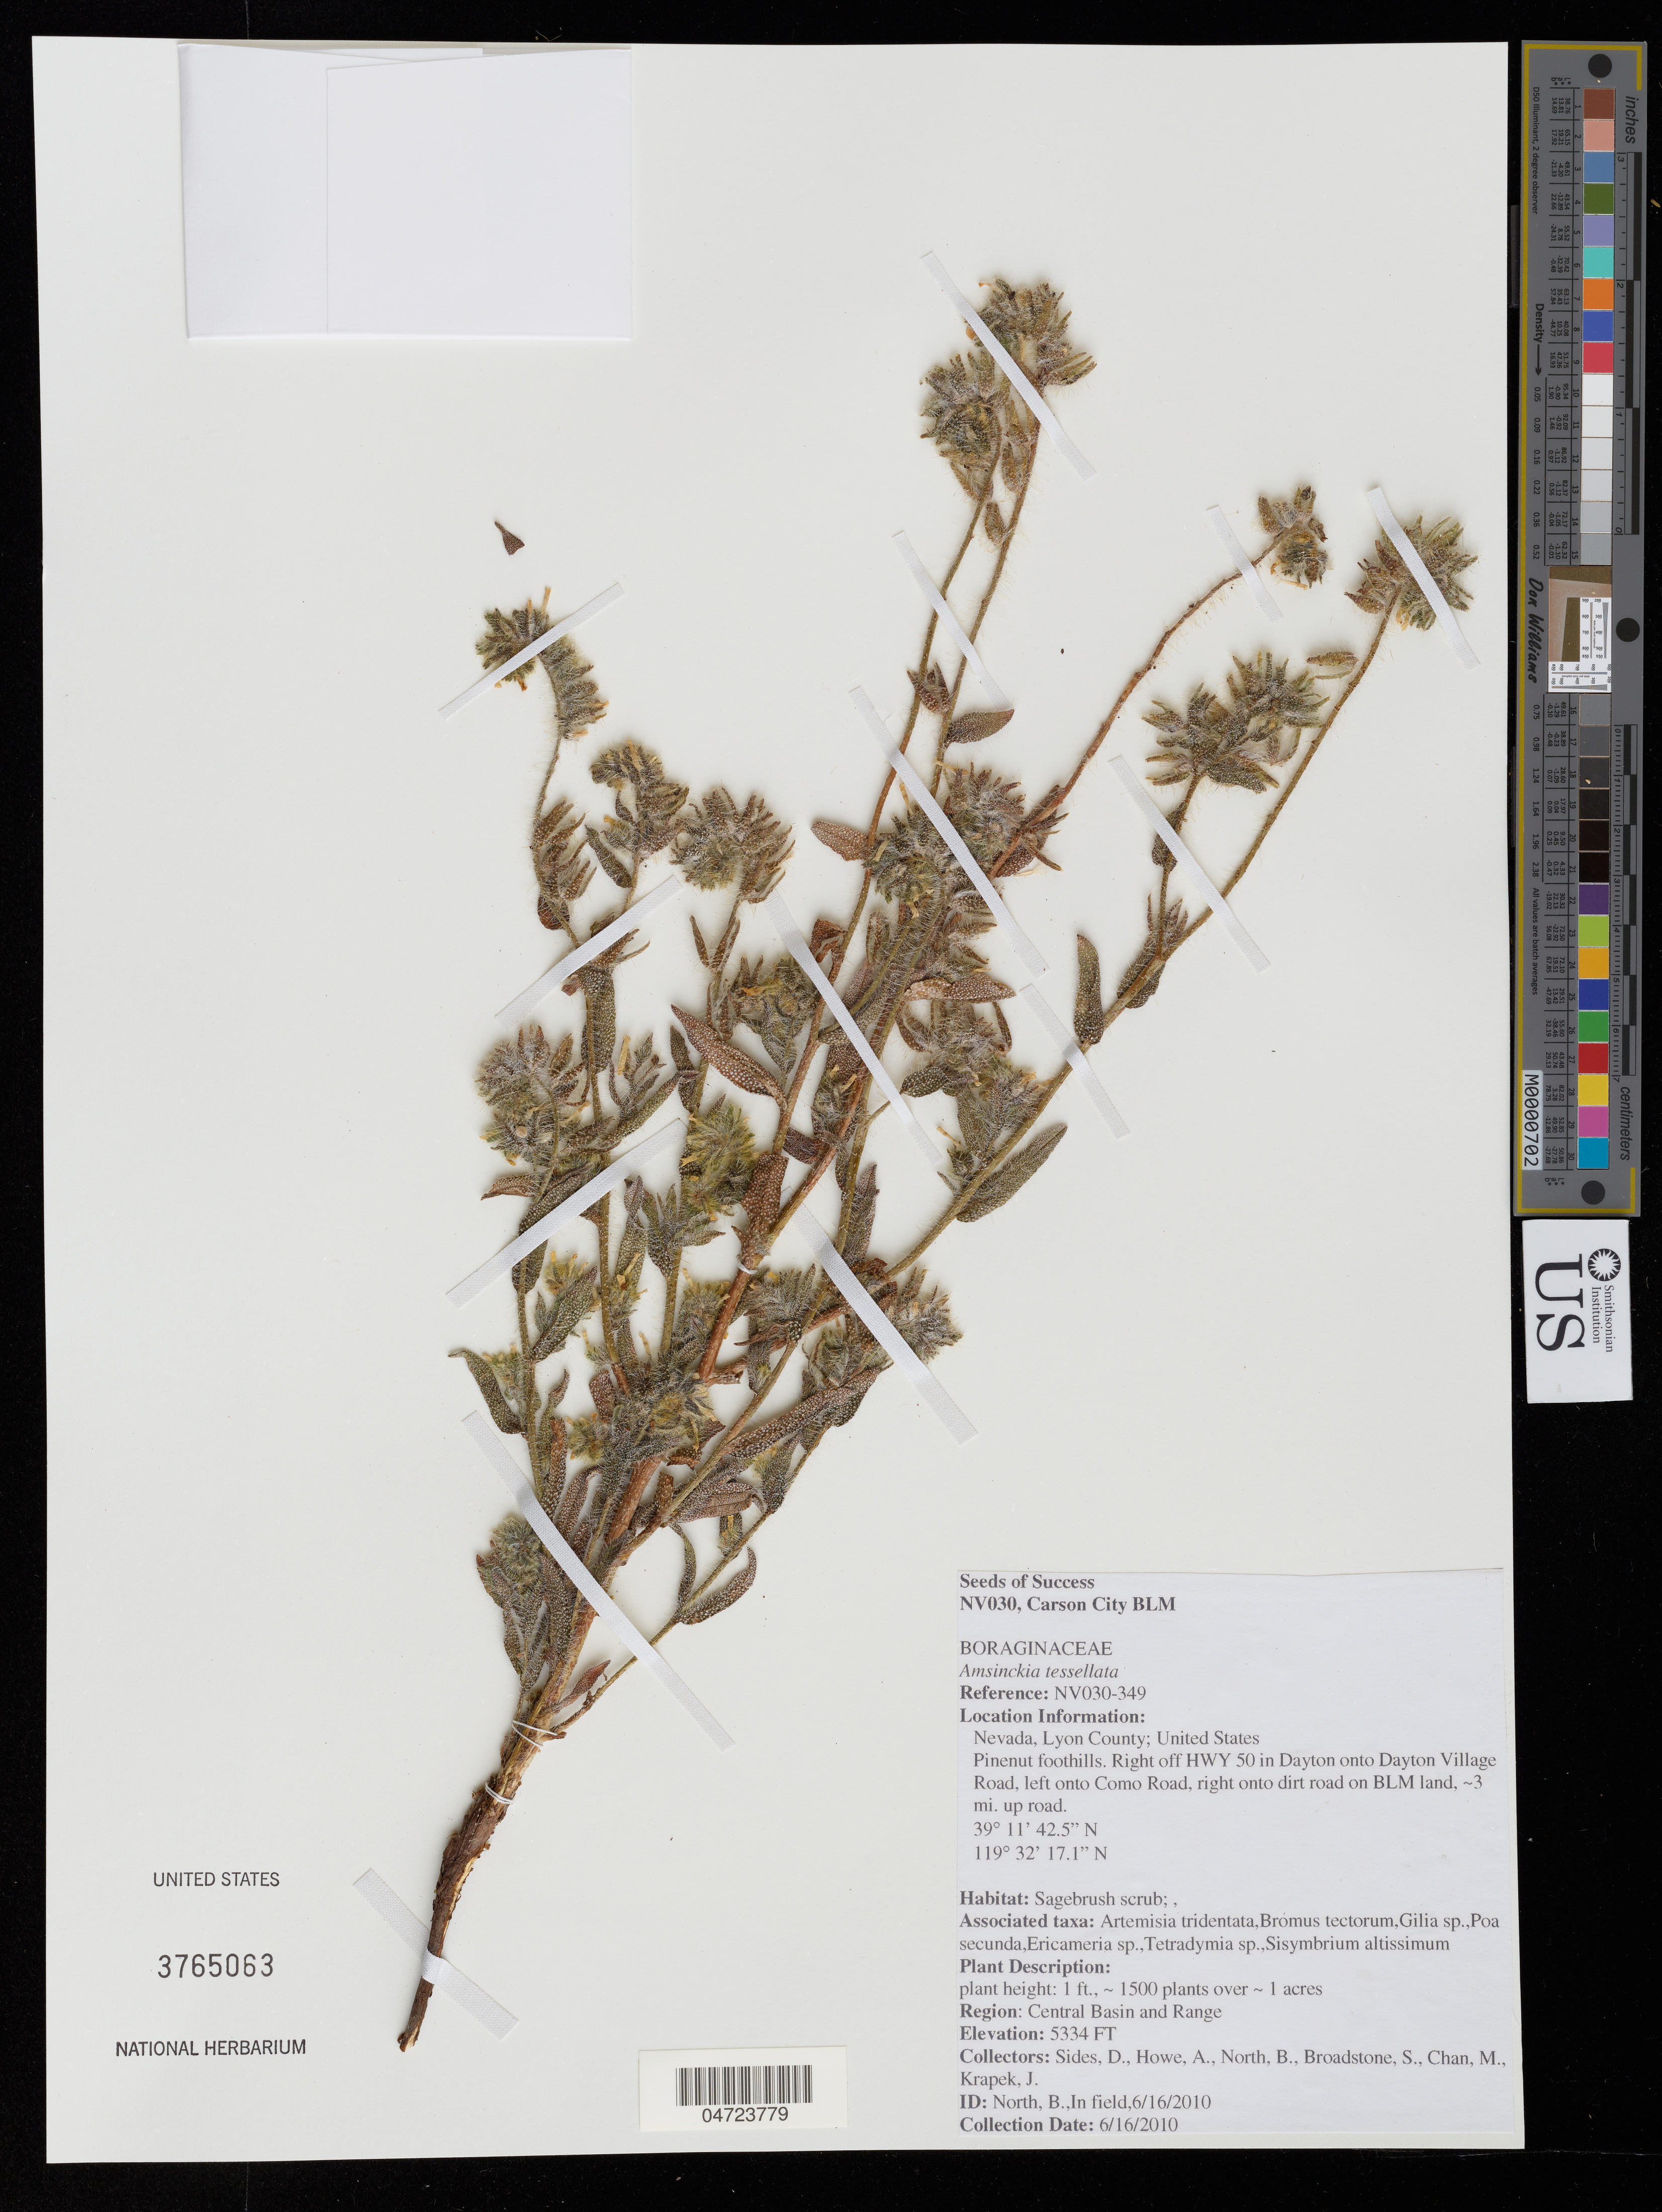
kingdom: Plantae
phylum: Tracheophyta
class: Magnoliopsida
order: Boraginales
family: Boraginaceae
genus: Amsinckia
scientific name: Amsinckia tessellata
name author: A. Gray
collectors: D. Sides, A. Howe, B. North, S. Broadstone & et al.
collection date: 2010-06-16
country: United States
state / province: Nevada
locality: Lyon County; Pinenut foothills. Right off HWY 50 in Dayton onto Dayton Village Road, left onto Como Road, right onto dirt road on BLM land, ~3 mi. up road.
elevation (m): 1626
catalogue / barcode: US 3765063